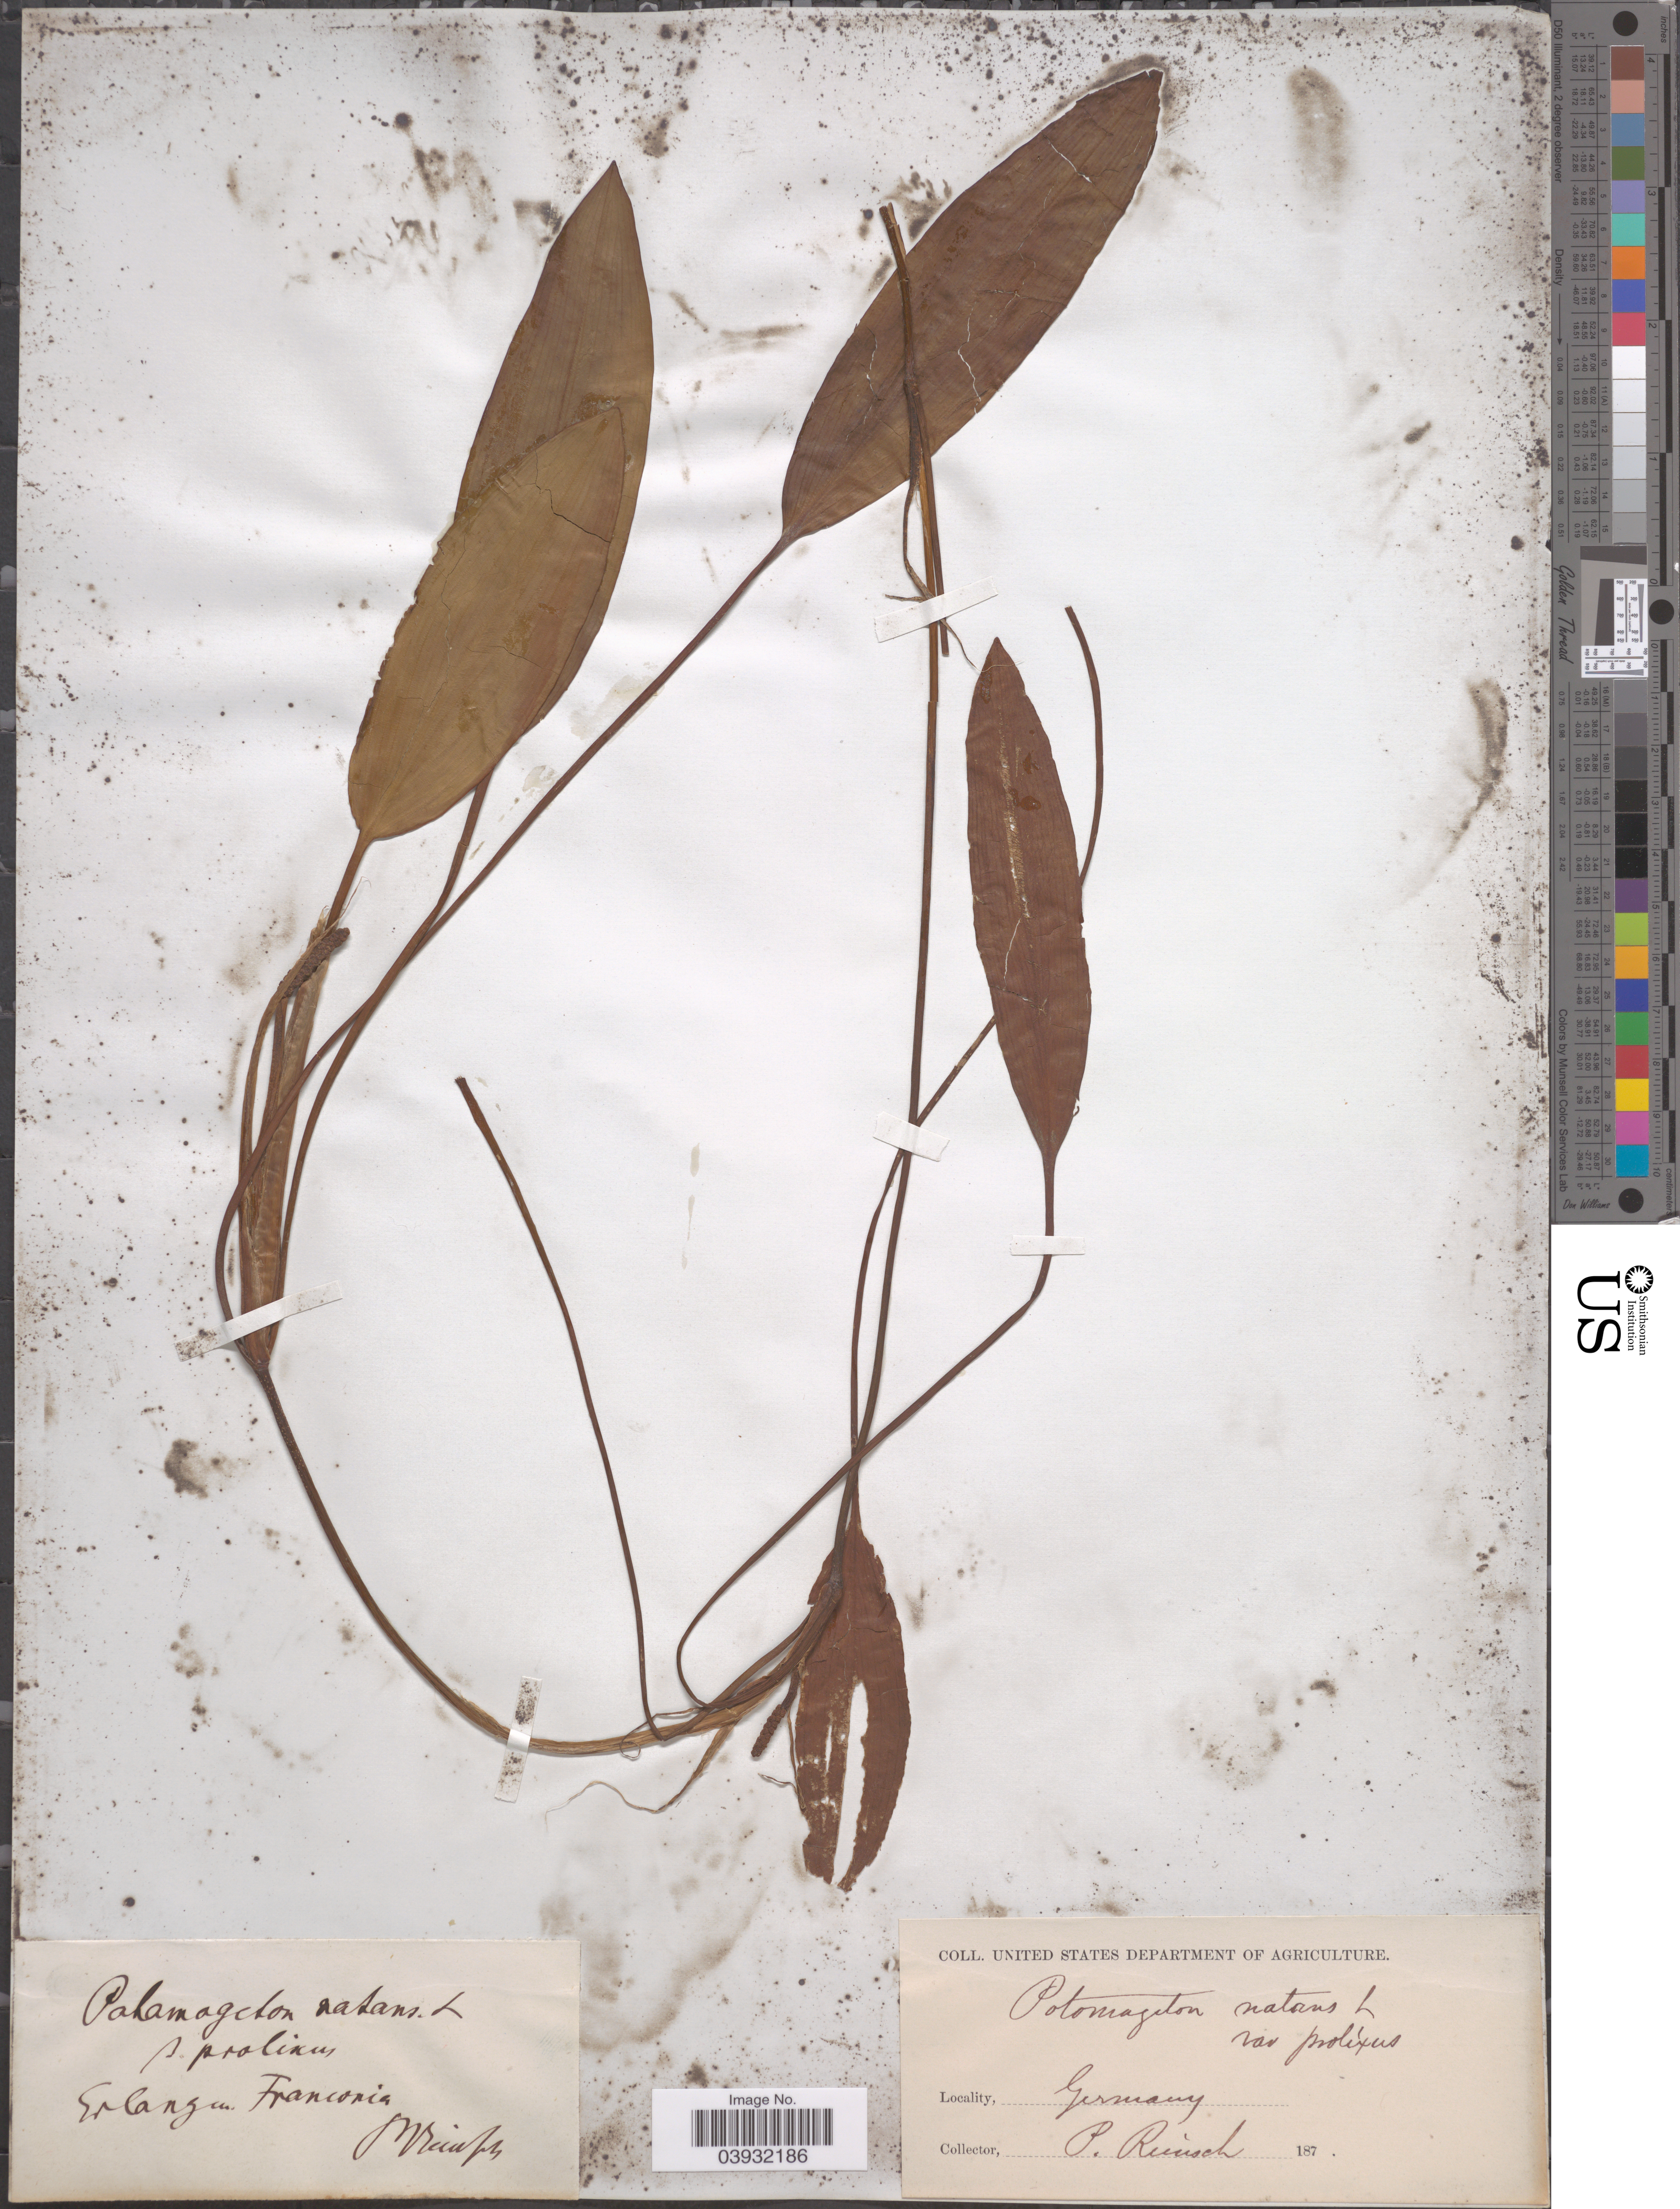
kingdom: Plantae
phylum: Tracheophyta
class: Liliopsida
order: Alismatales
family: Potamogetonaceae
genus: Potamogeton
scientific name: Potamogeton natans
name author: L.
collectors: P. Reinsch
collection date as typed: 187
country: Germany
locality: Erlangen Franconia.